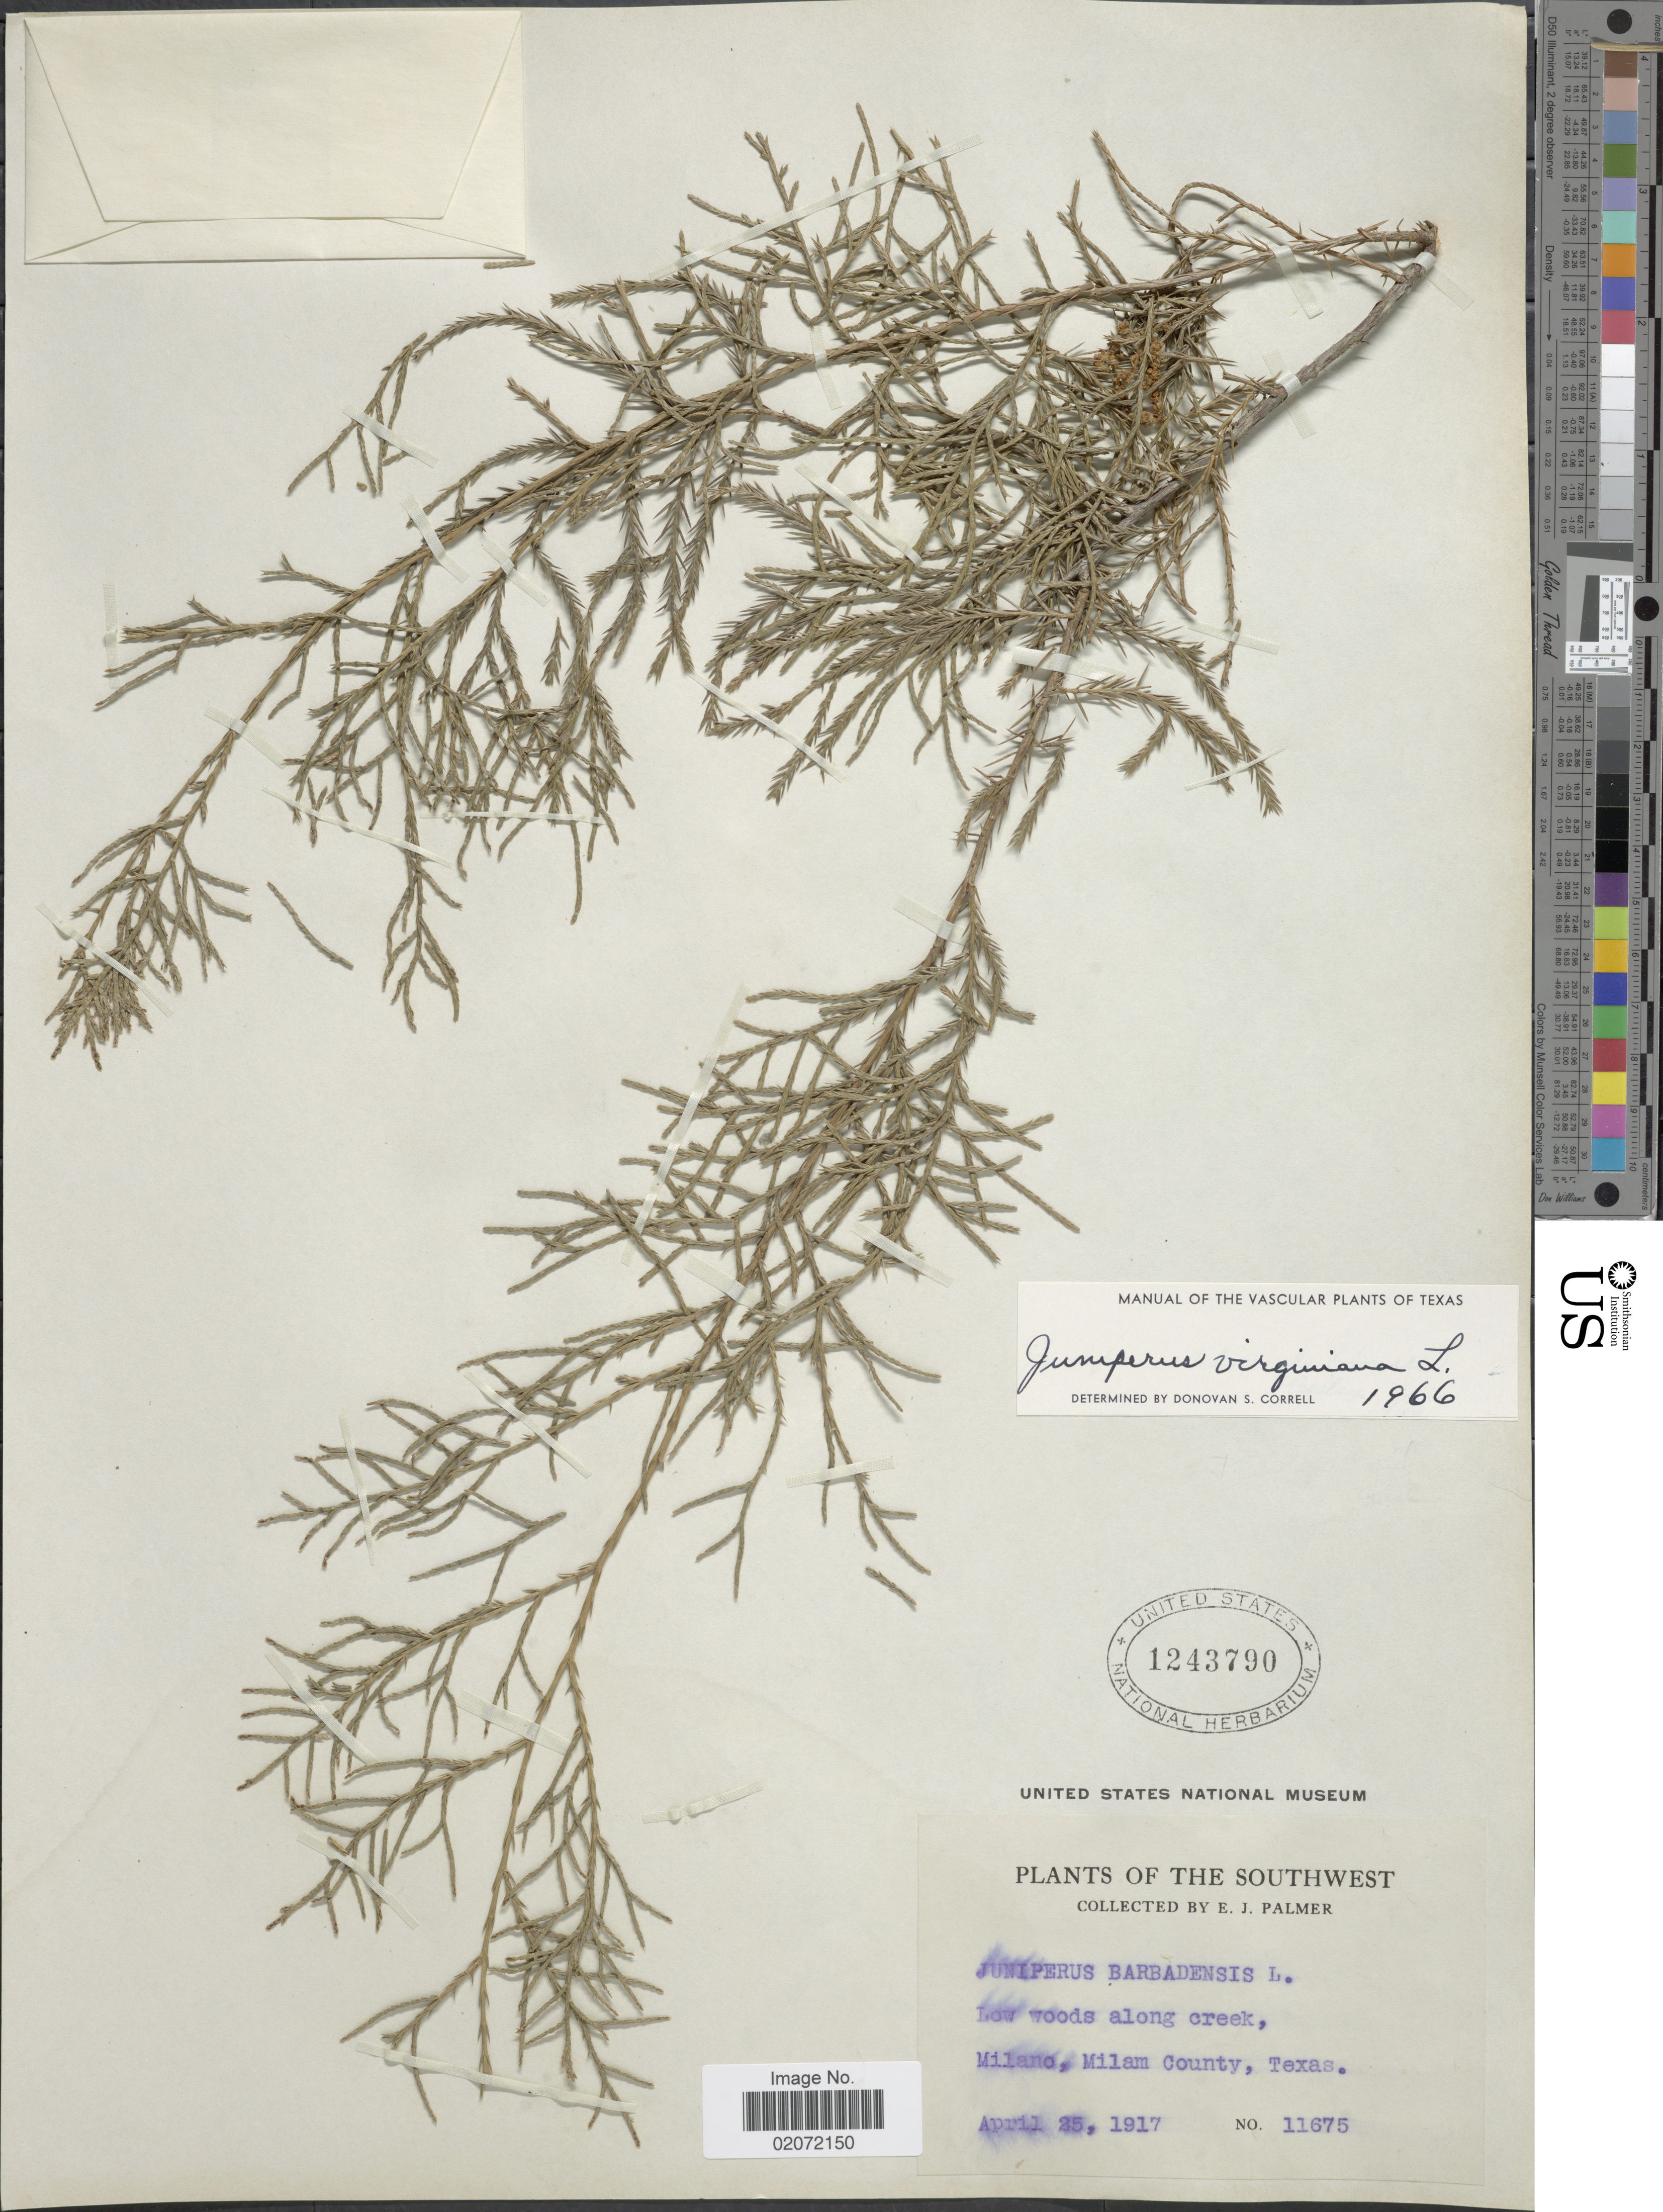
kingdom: Plantae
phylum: Tracheophyta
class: Pinopsida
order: Pinales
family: Cupressaceae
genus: Juniperus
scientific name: Juniperus virginiana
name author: L.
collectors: E. J. Palmer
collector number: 11675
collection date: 1917-04-25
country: United States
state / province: Texas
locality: Southwest, Milano, Milam County, Texas.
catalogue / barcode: US 1243790